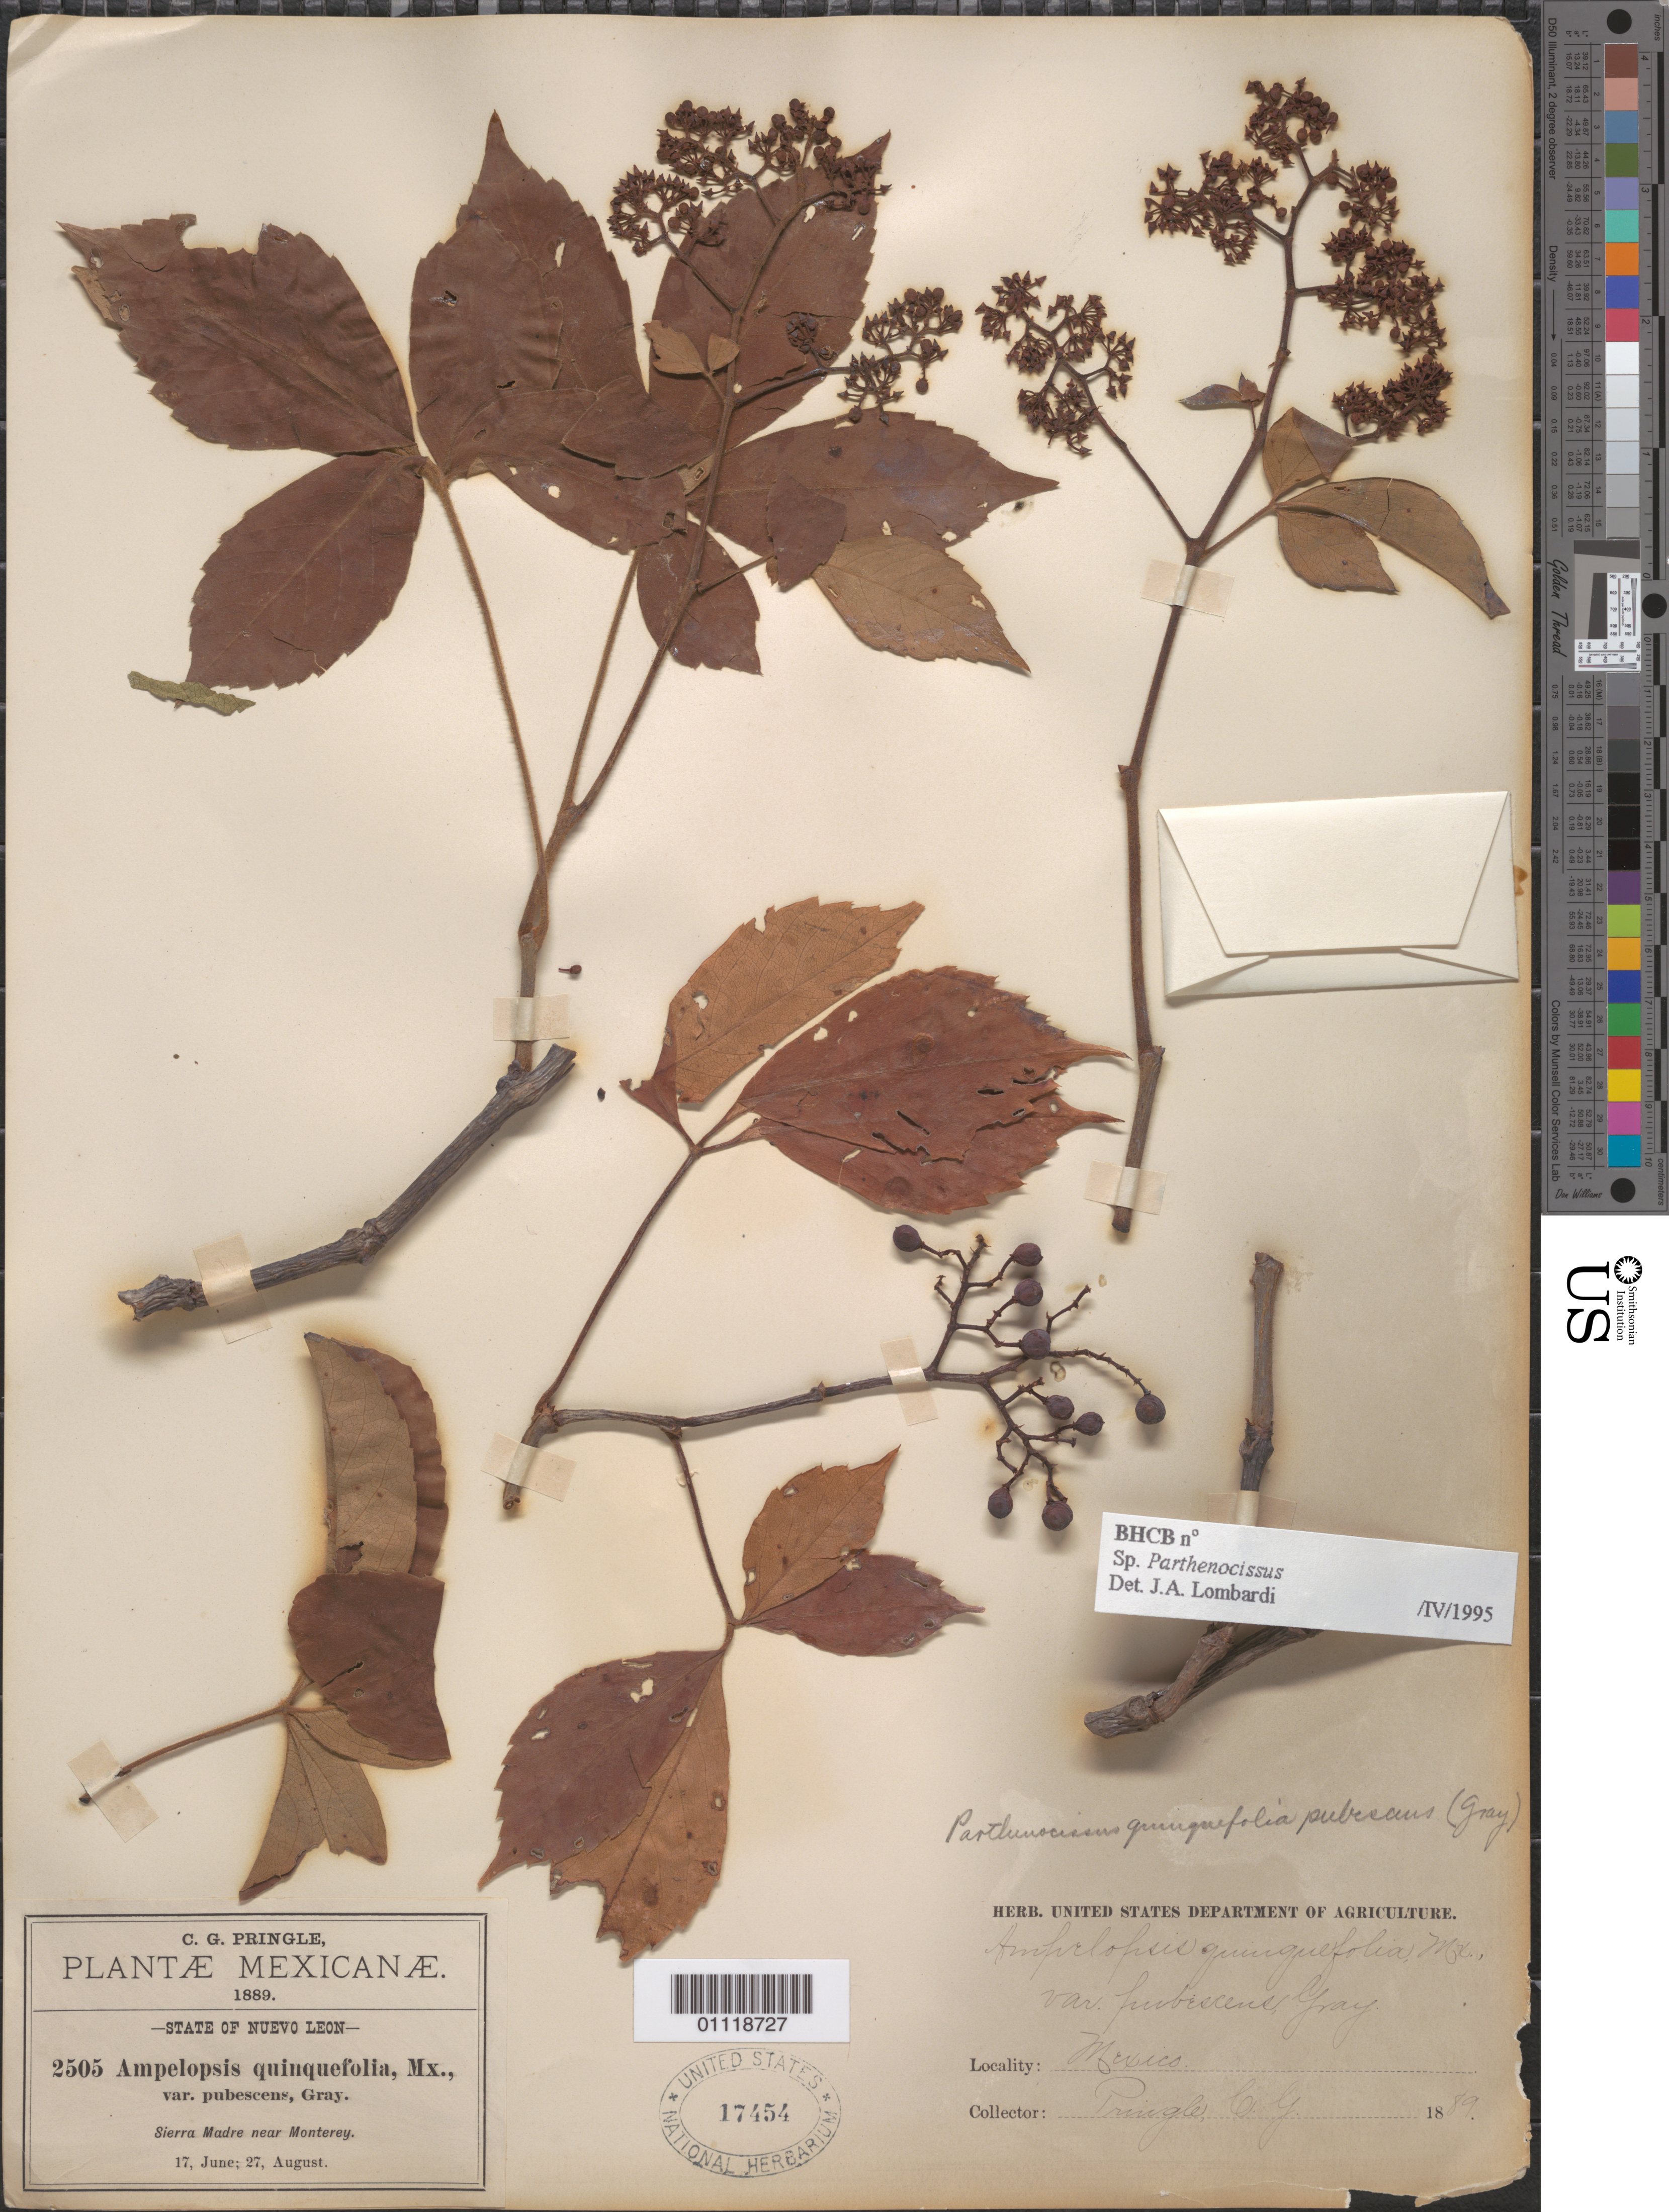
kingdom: Plantae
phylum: Tracheophyta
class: Magnoliopsida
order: Vitales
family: Vitaceae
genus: Parthenocissus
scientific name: Parthenocissus quinquefolia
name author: (L.) Planch.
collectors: C. G. Pringle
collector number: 2505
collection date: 1889-06-17/1889-08-27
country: Mexico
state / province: Nuevo León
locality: Sierra Madre near Monterey.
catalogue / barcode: US 17454